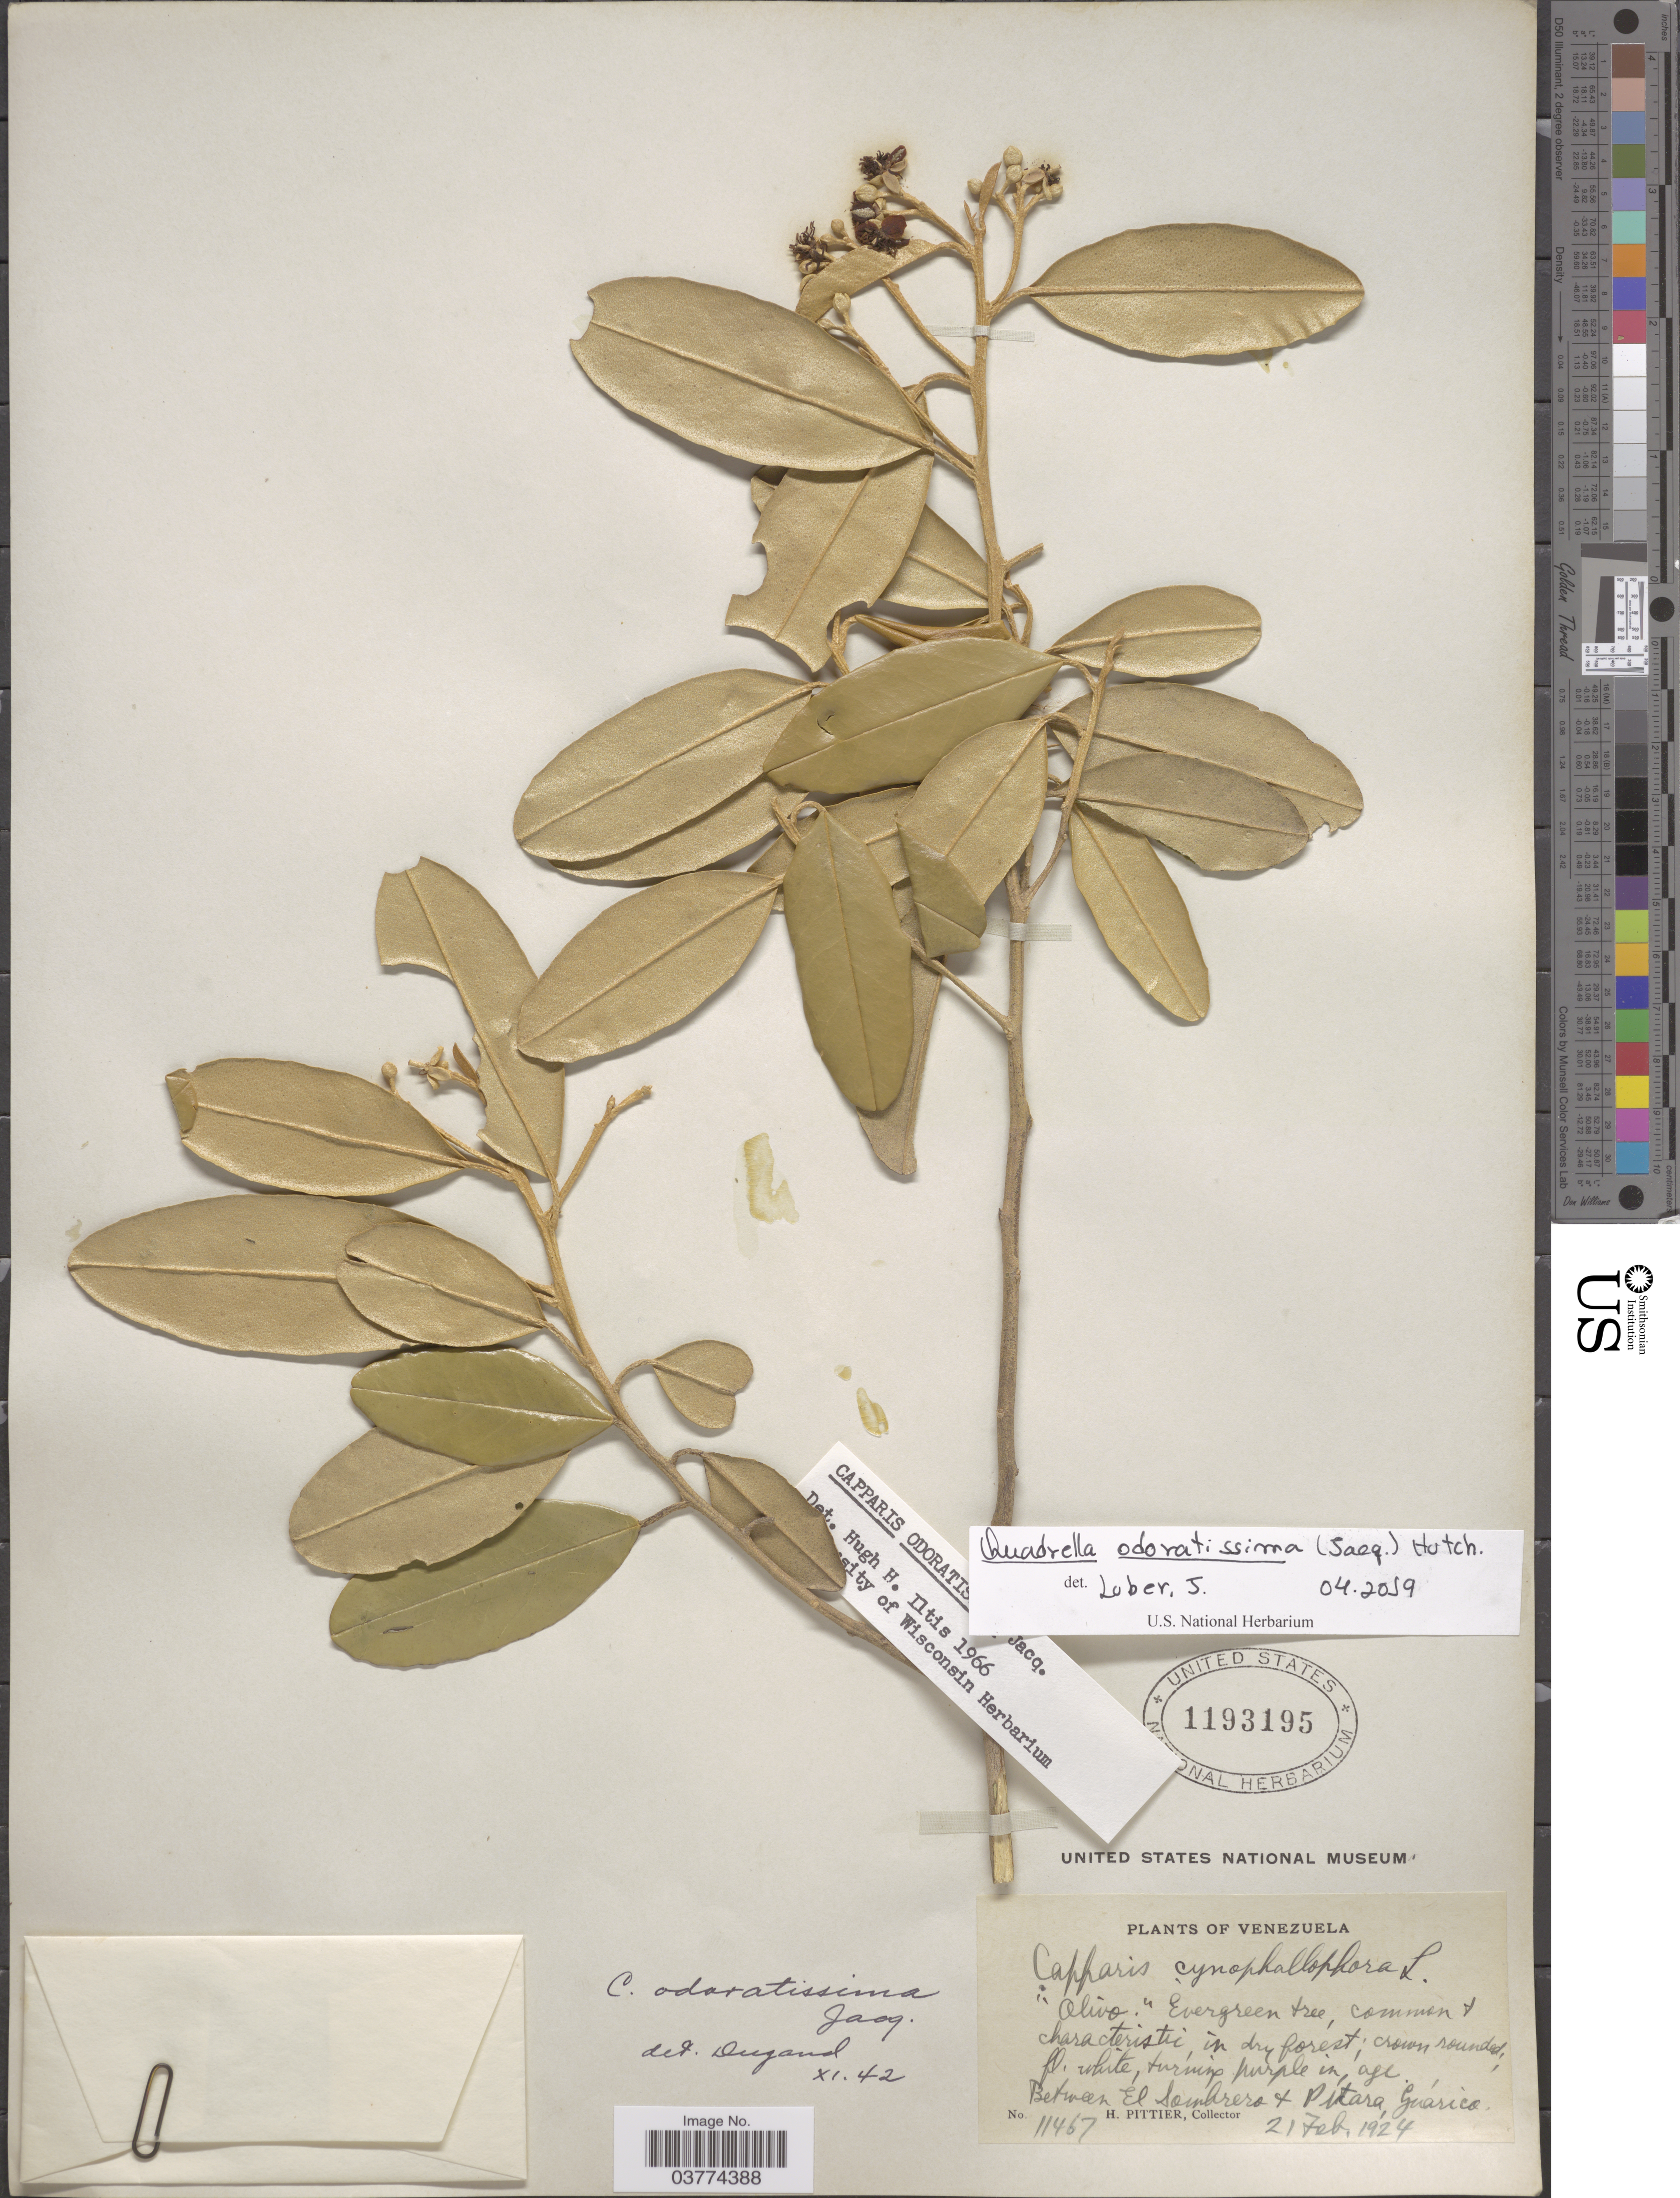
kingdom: Plantae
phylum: Tracheophyta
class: Magnoliopsida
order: Brassicales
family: Capparaceae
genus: Quadrella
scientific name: Quadrella odoratissima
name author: (Jacq.) Hutch.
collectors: H. F. Pittier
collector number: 11467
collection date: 1924-02-21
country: Venezuela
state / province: Guarico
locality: Between El Sombrero & Pitara.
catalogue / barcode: US 1193195